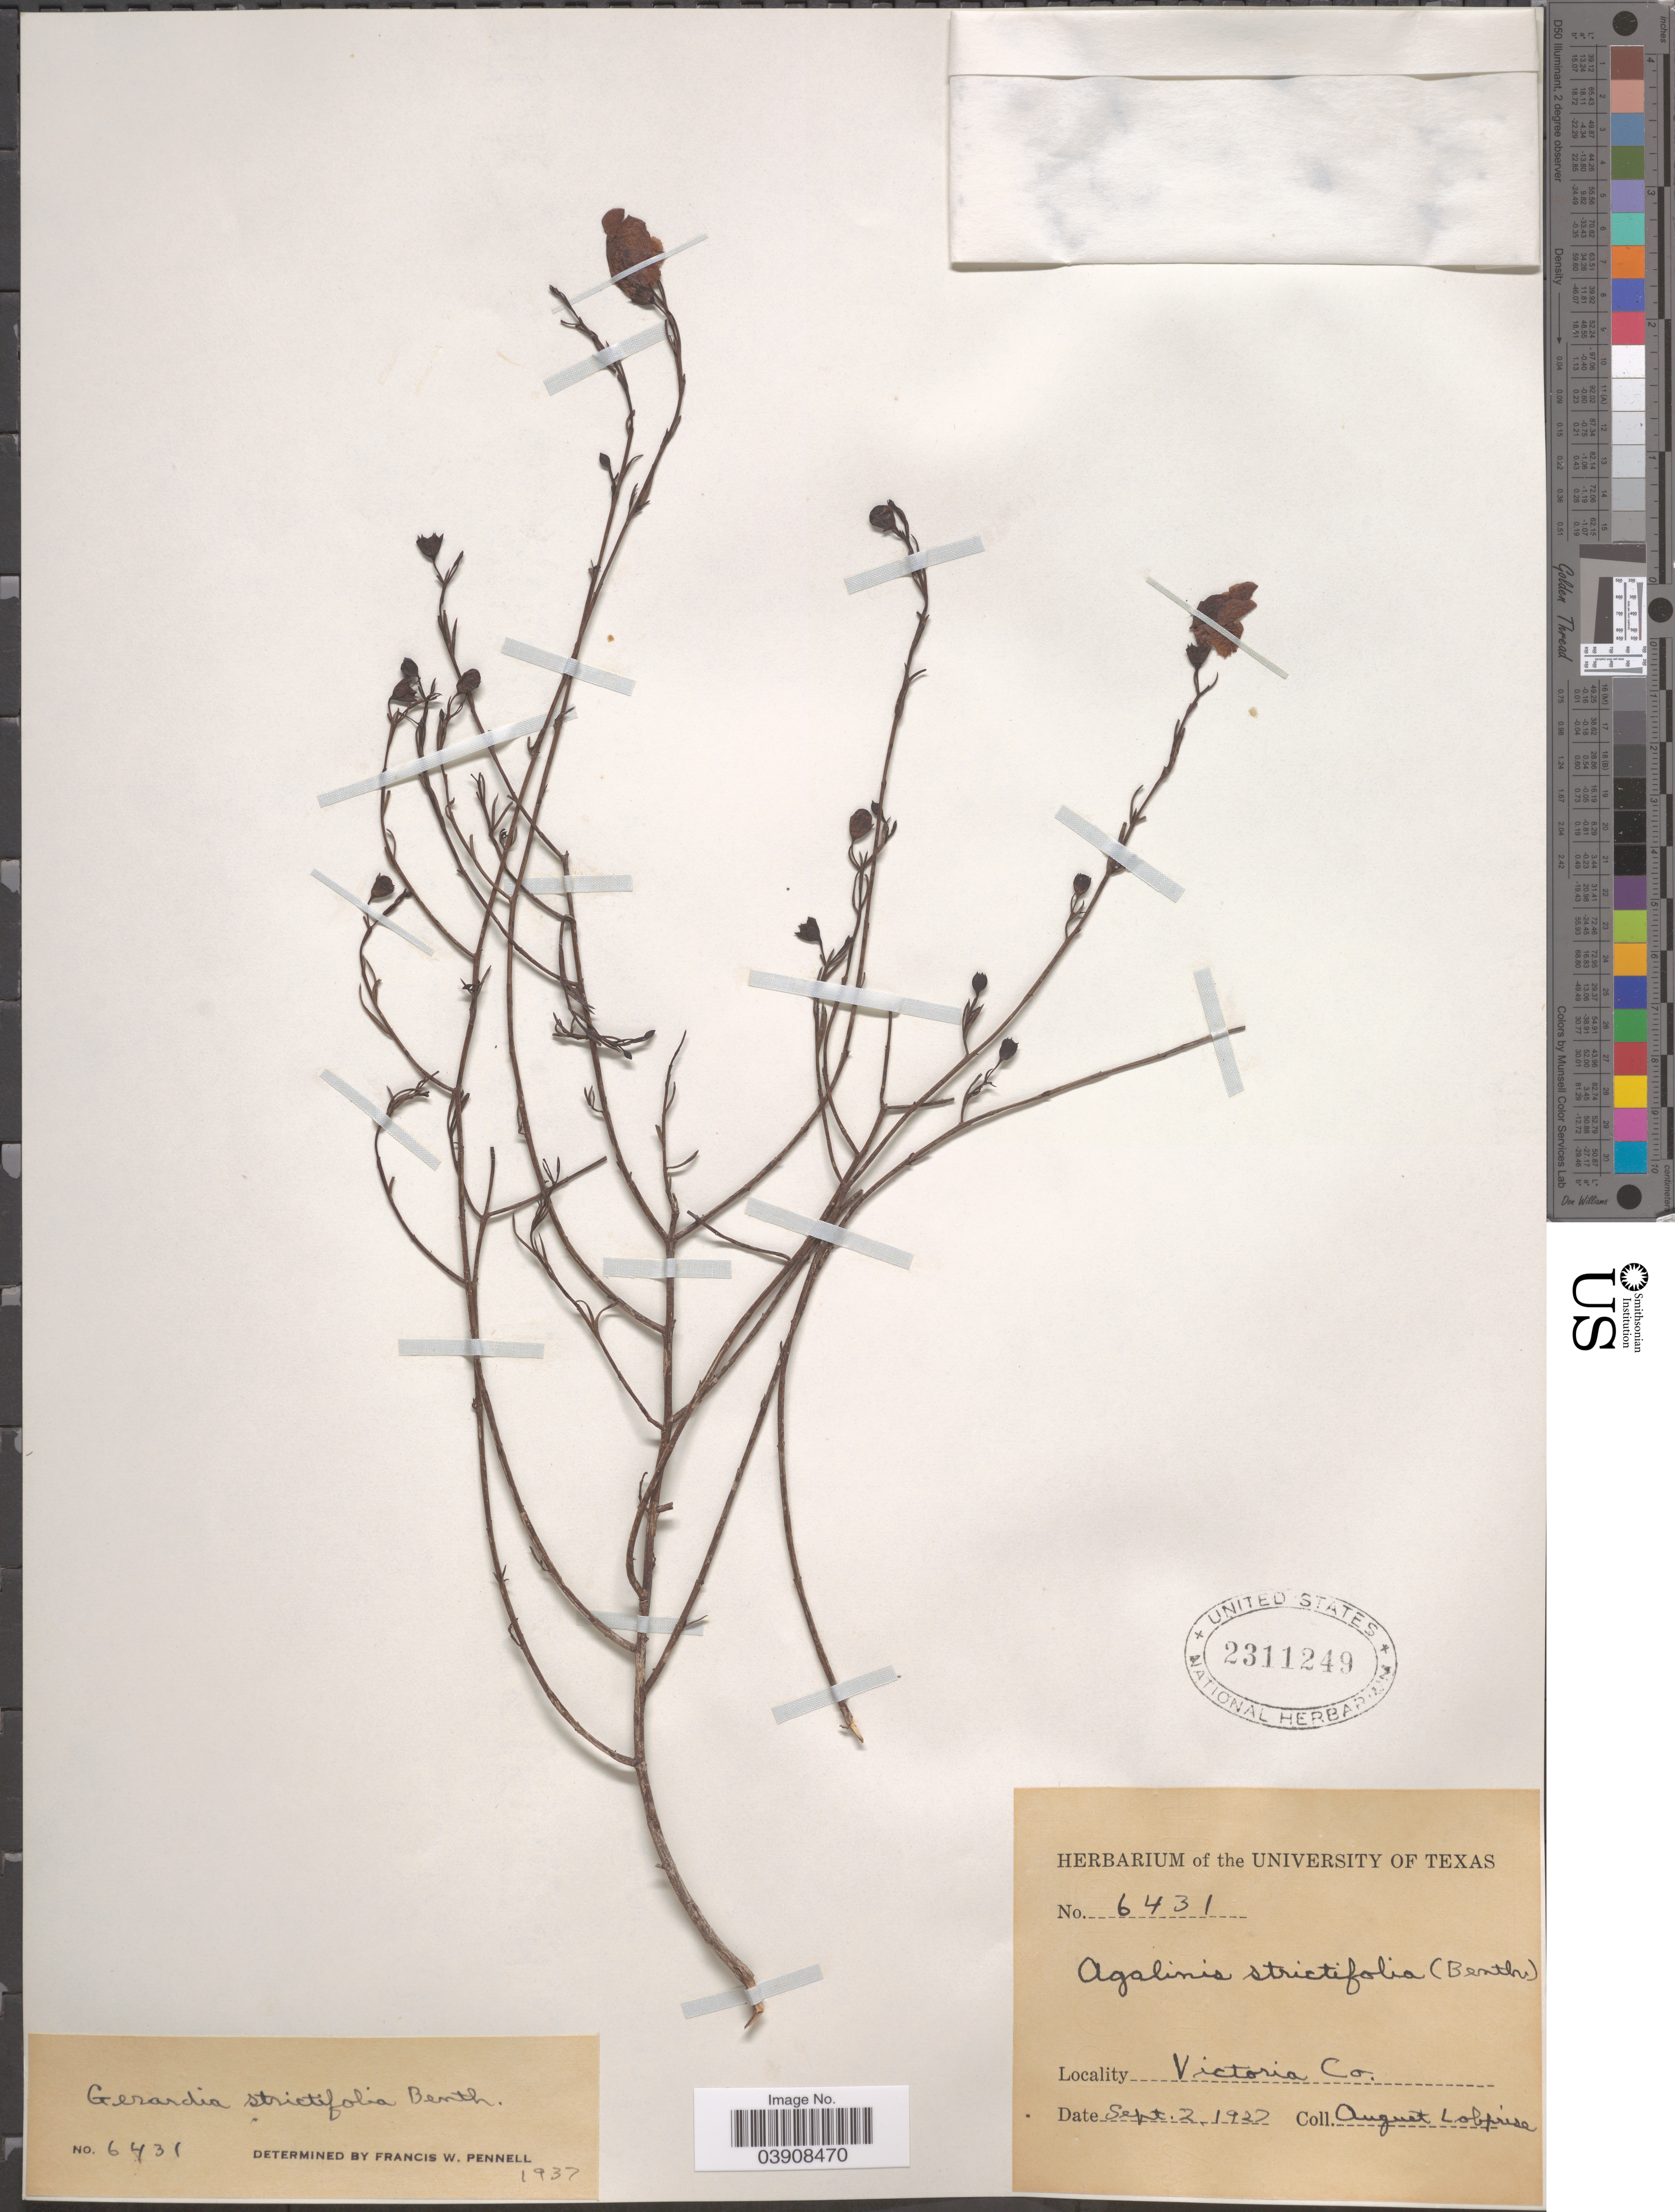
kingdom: Plantae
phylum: Tracheophyta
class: Magnoliopsida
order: Lamiales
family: Orobanchaceae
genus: Agalinis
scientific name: Agalinis strictifolia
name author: (Benth.) Pennell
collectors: A. Lobprise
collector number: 6431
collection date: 1927-09-02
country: United States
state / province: Texas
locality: Victoria Co.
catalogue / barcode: US 2311249